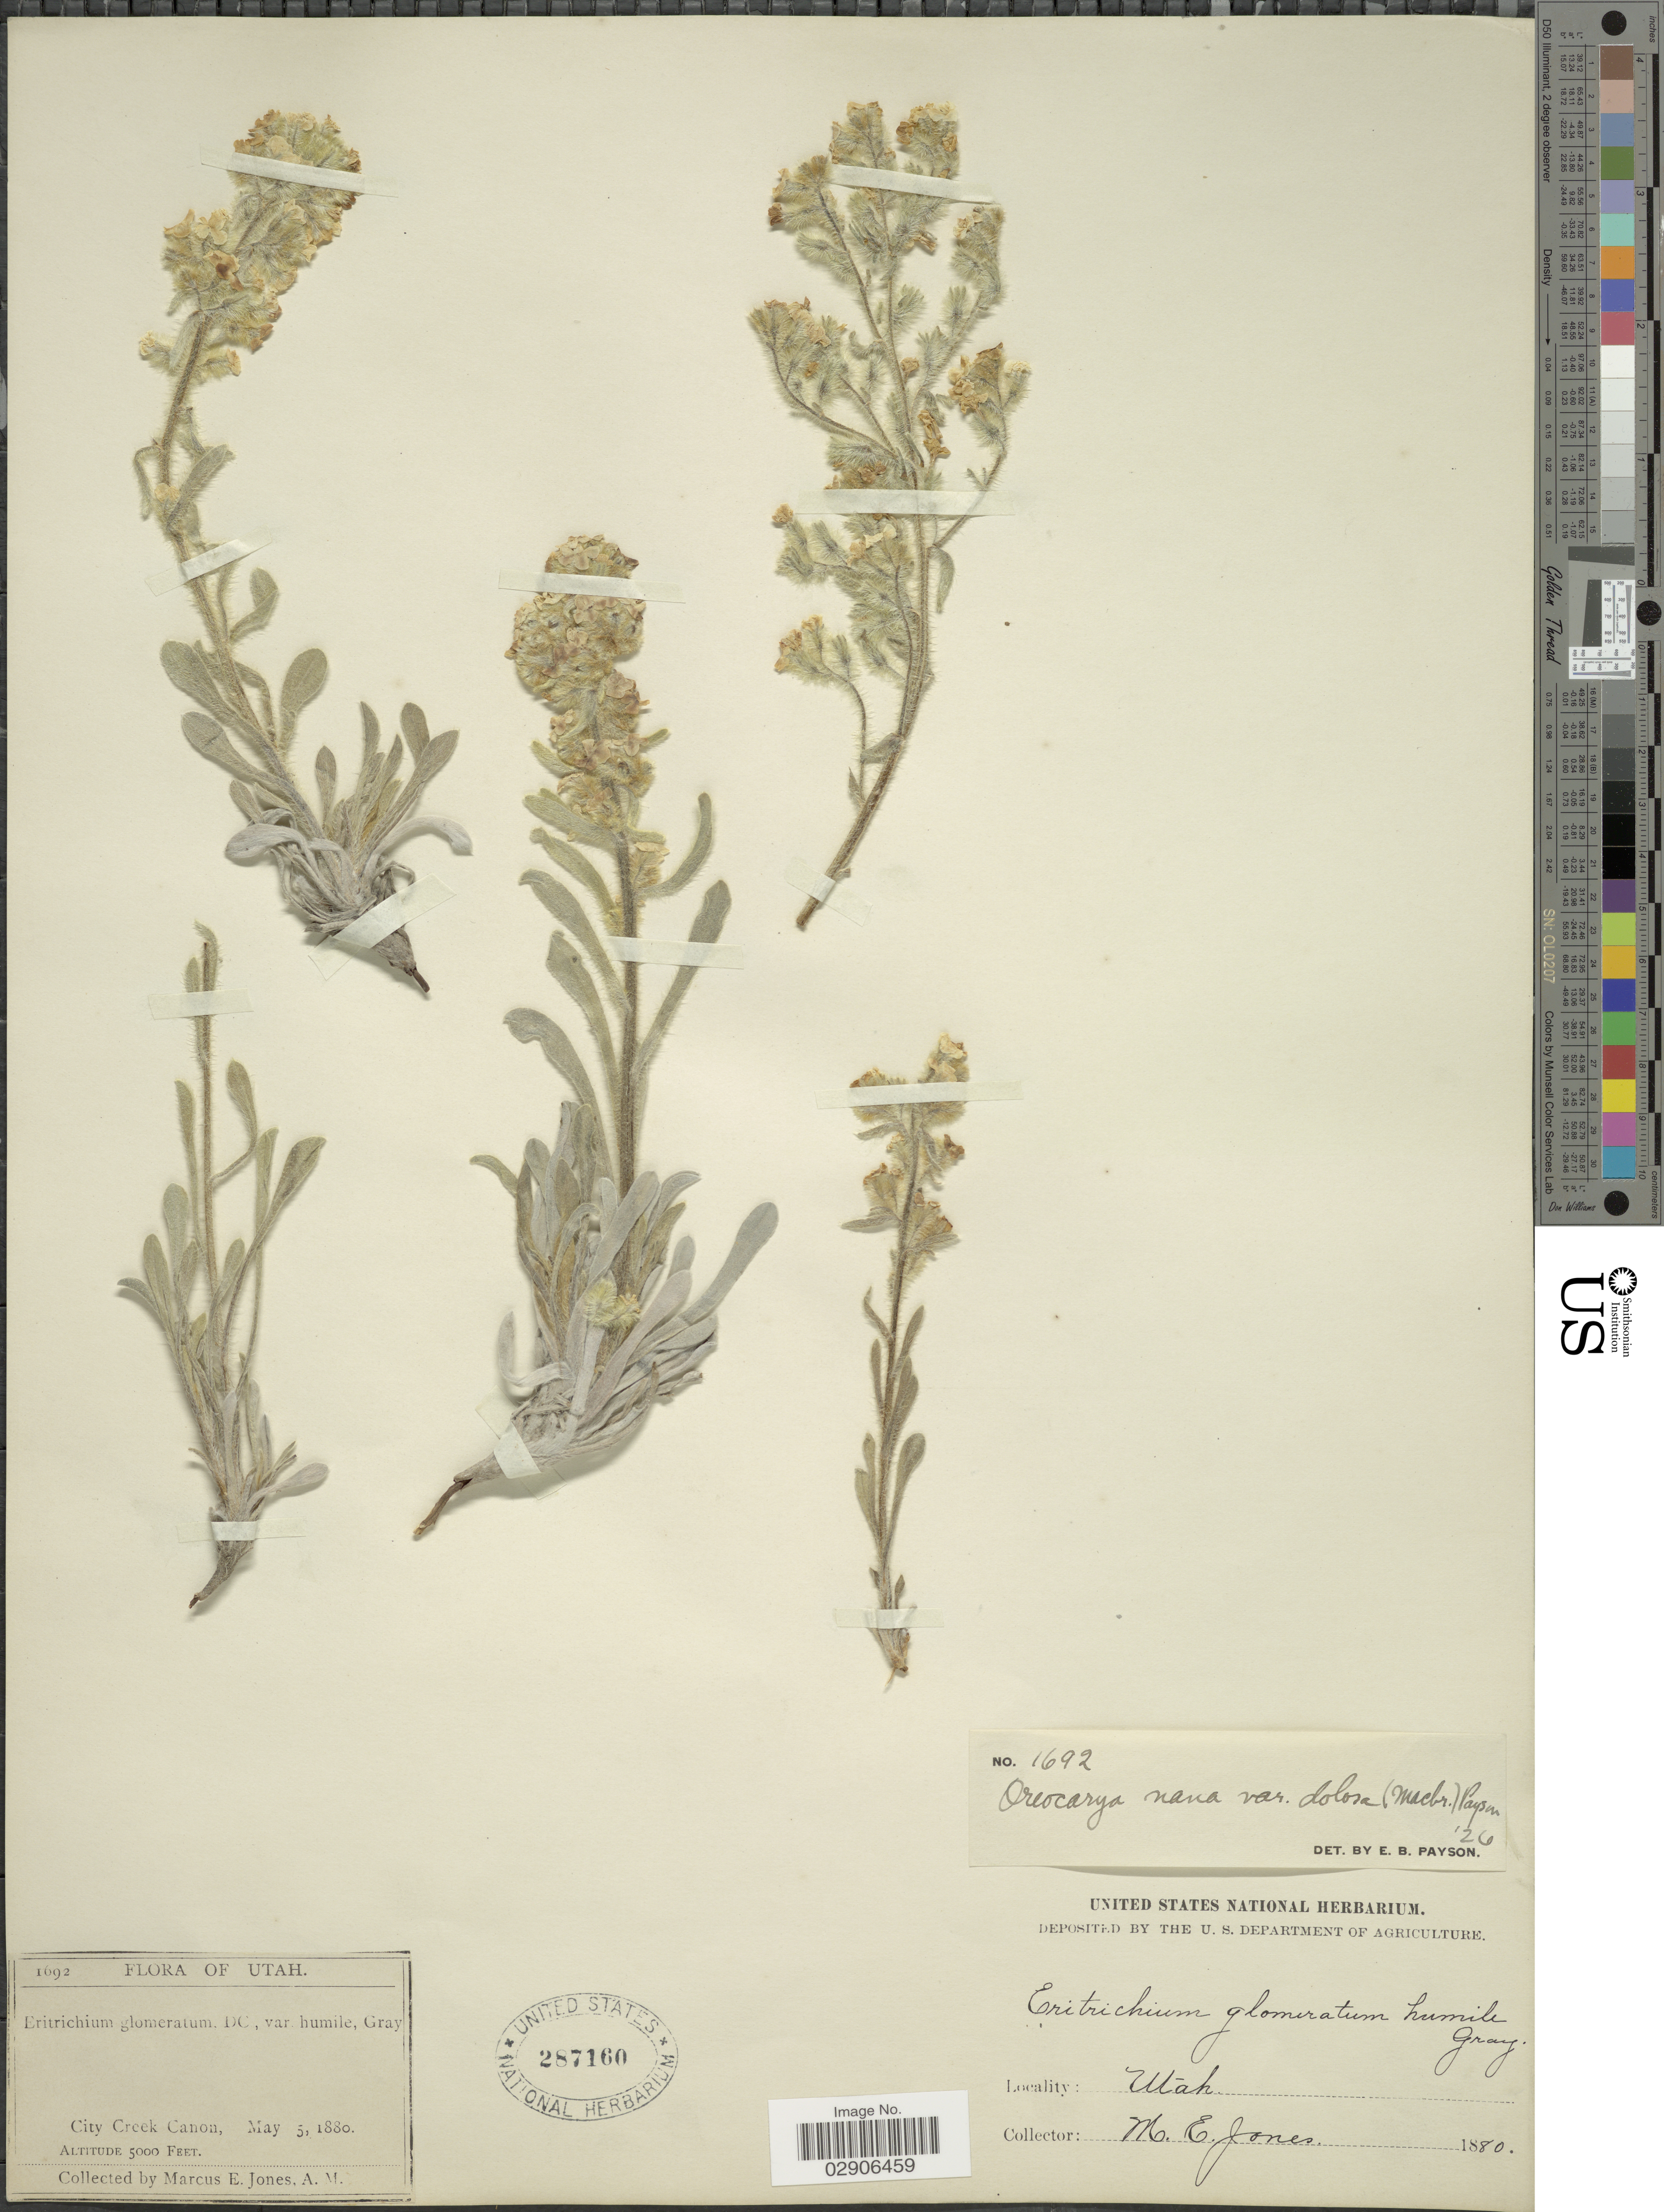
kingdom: Plantae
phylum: Tracheophyta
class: Magnoliopsida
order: Boraginales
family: Boraginaceae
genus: Oreocarya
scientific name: Oreocarya humilis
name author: (A. Gray) Greene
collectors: M. E. Jones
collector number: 1692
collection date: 1880-05-05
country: United States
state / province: Utah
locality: City Creek Canon.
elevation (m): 1524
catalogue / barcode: US 287160